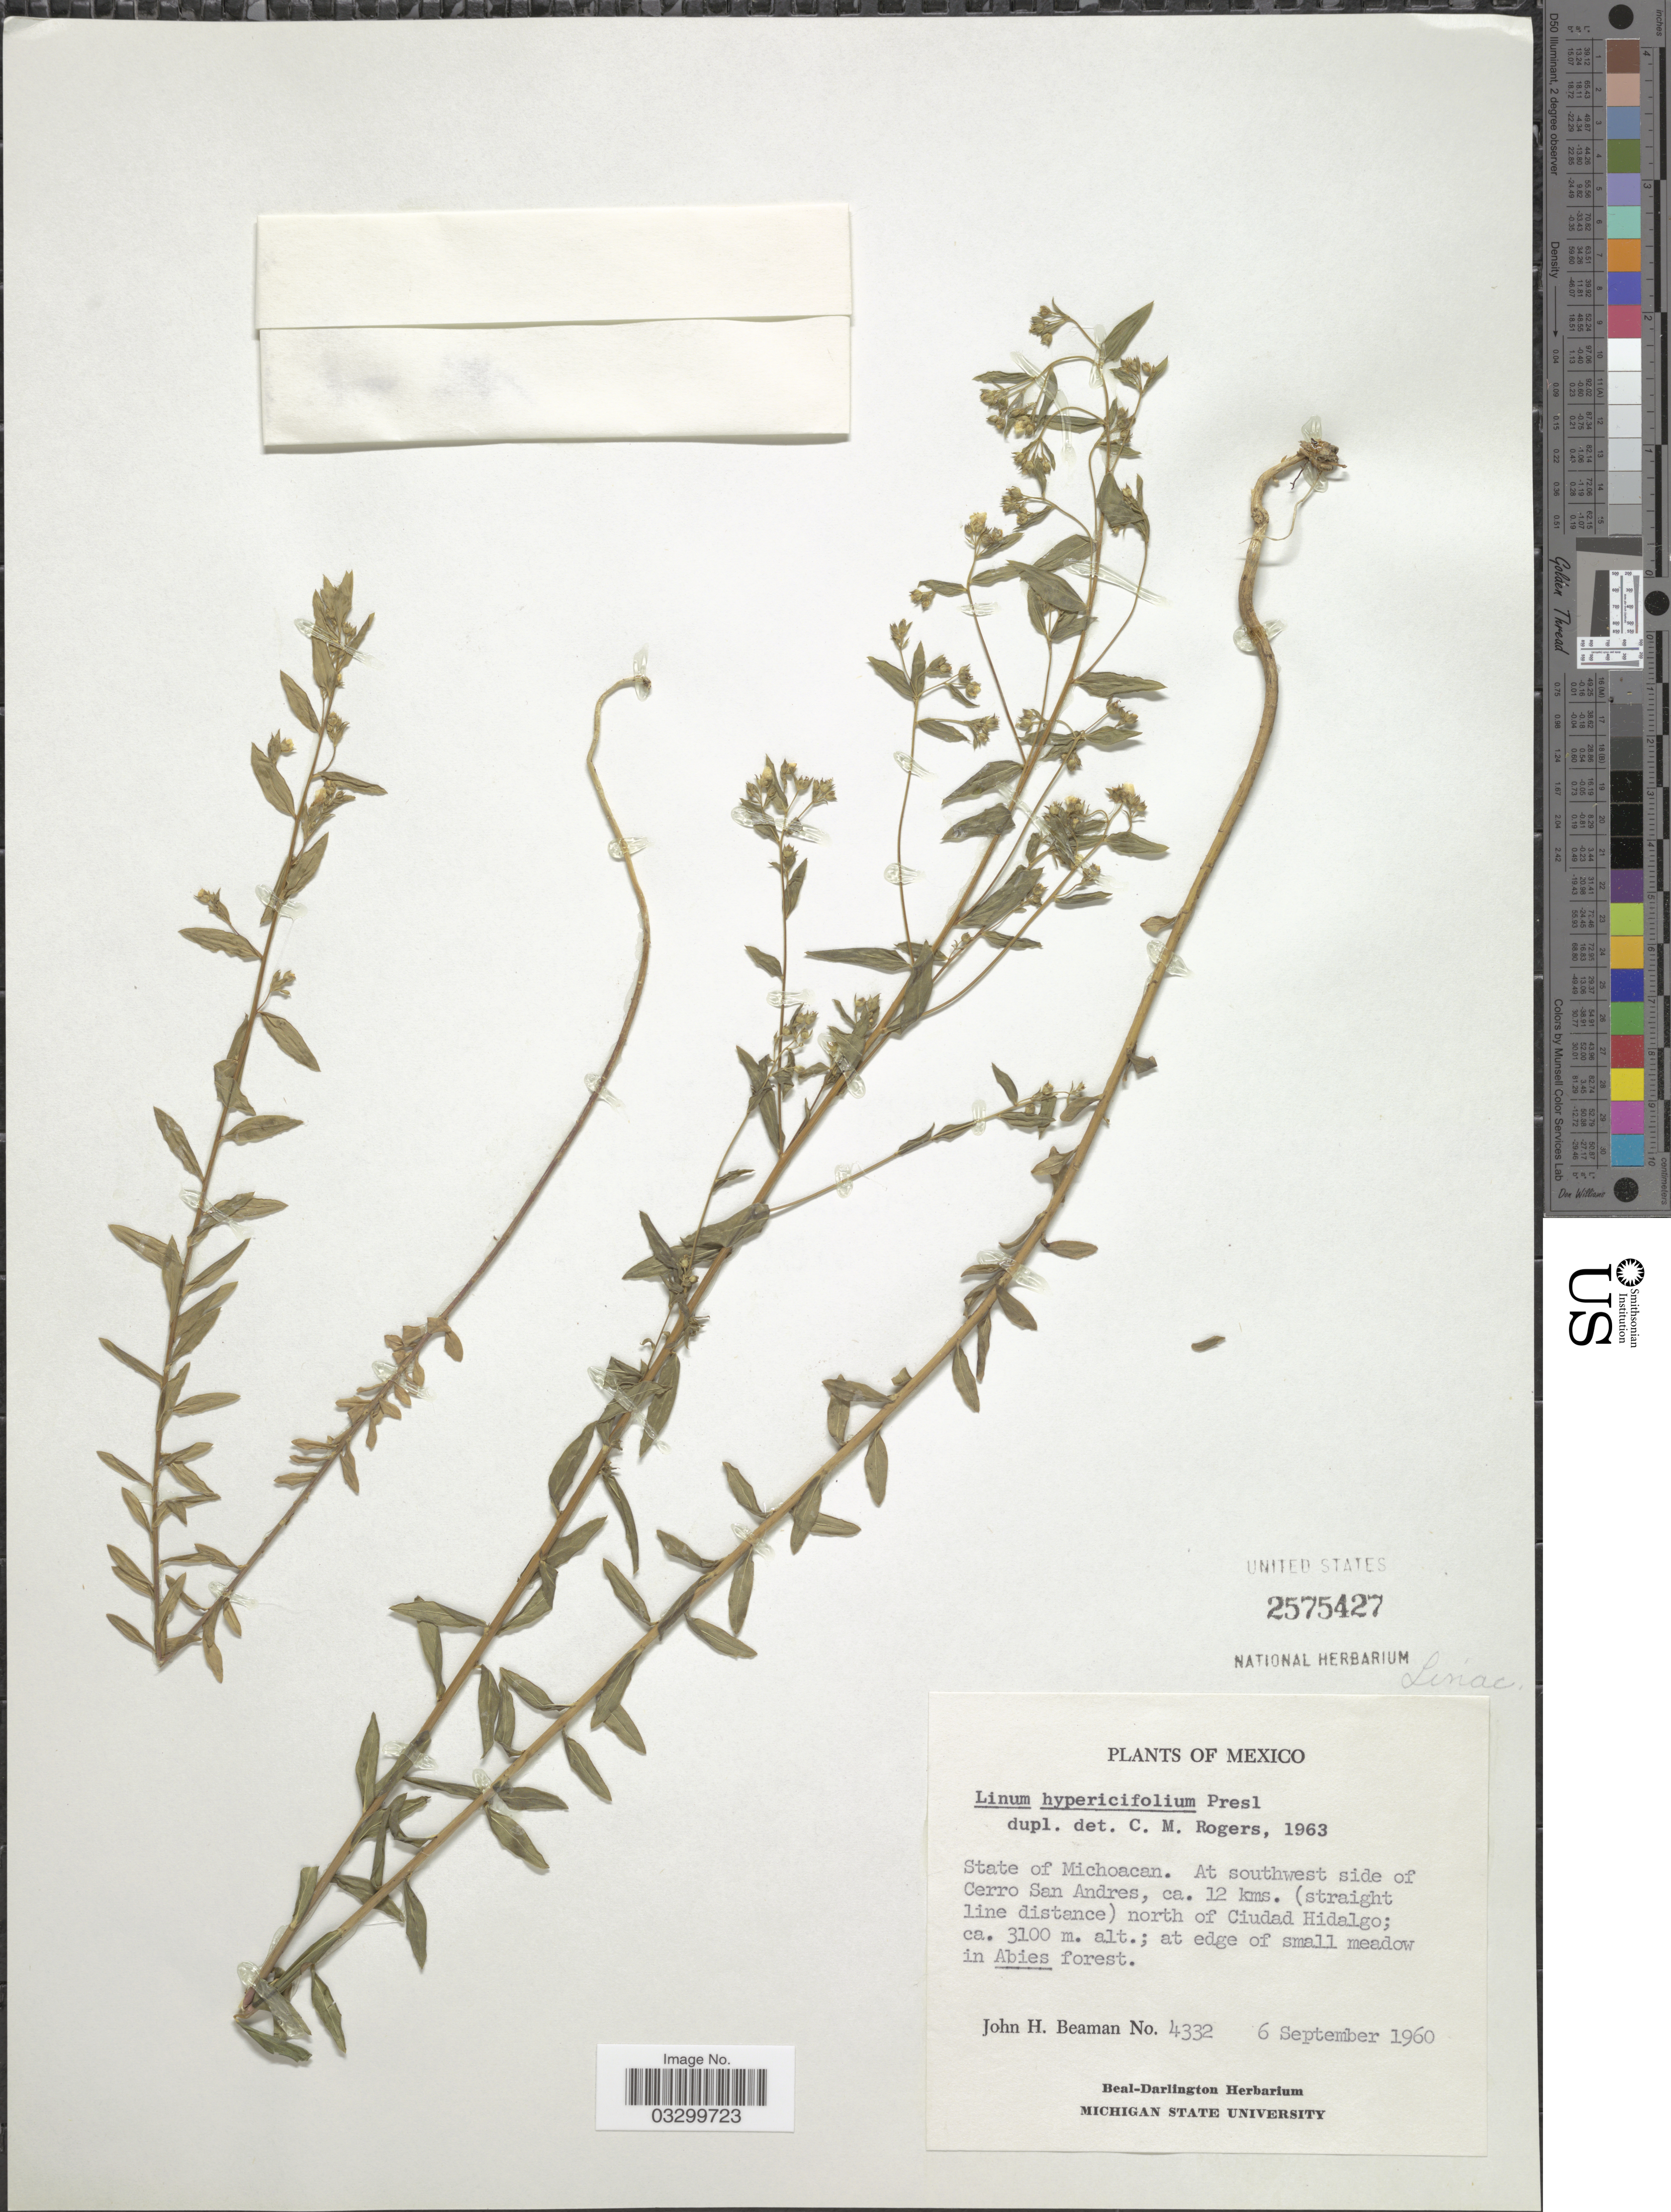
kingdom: Plantae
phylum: Tracheophyta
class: Magnoliopsida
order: Malpighiales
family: Linaceae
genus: Linum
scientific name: Linum hypericifolium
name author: C. Presl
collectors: J. H. Beaman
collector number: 4332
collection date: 1960-09-06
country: Mexico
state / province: Michoacán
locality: At southwest side of Cerro San Andres, ca. 12 kms. (straight line distance) north of Ciudad Hidalgo.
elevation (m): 3100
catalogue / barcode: US 2575427